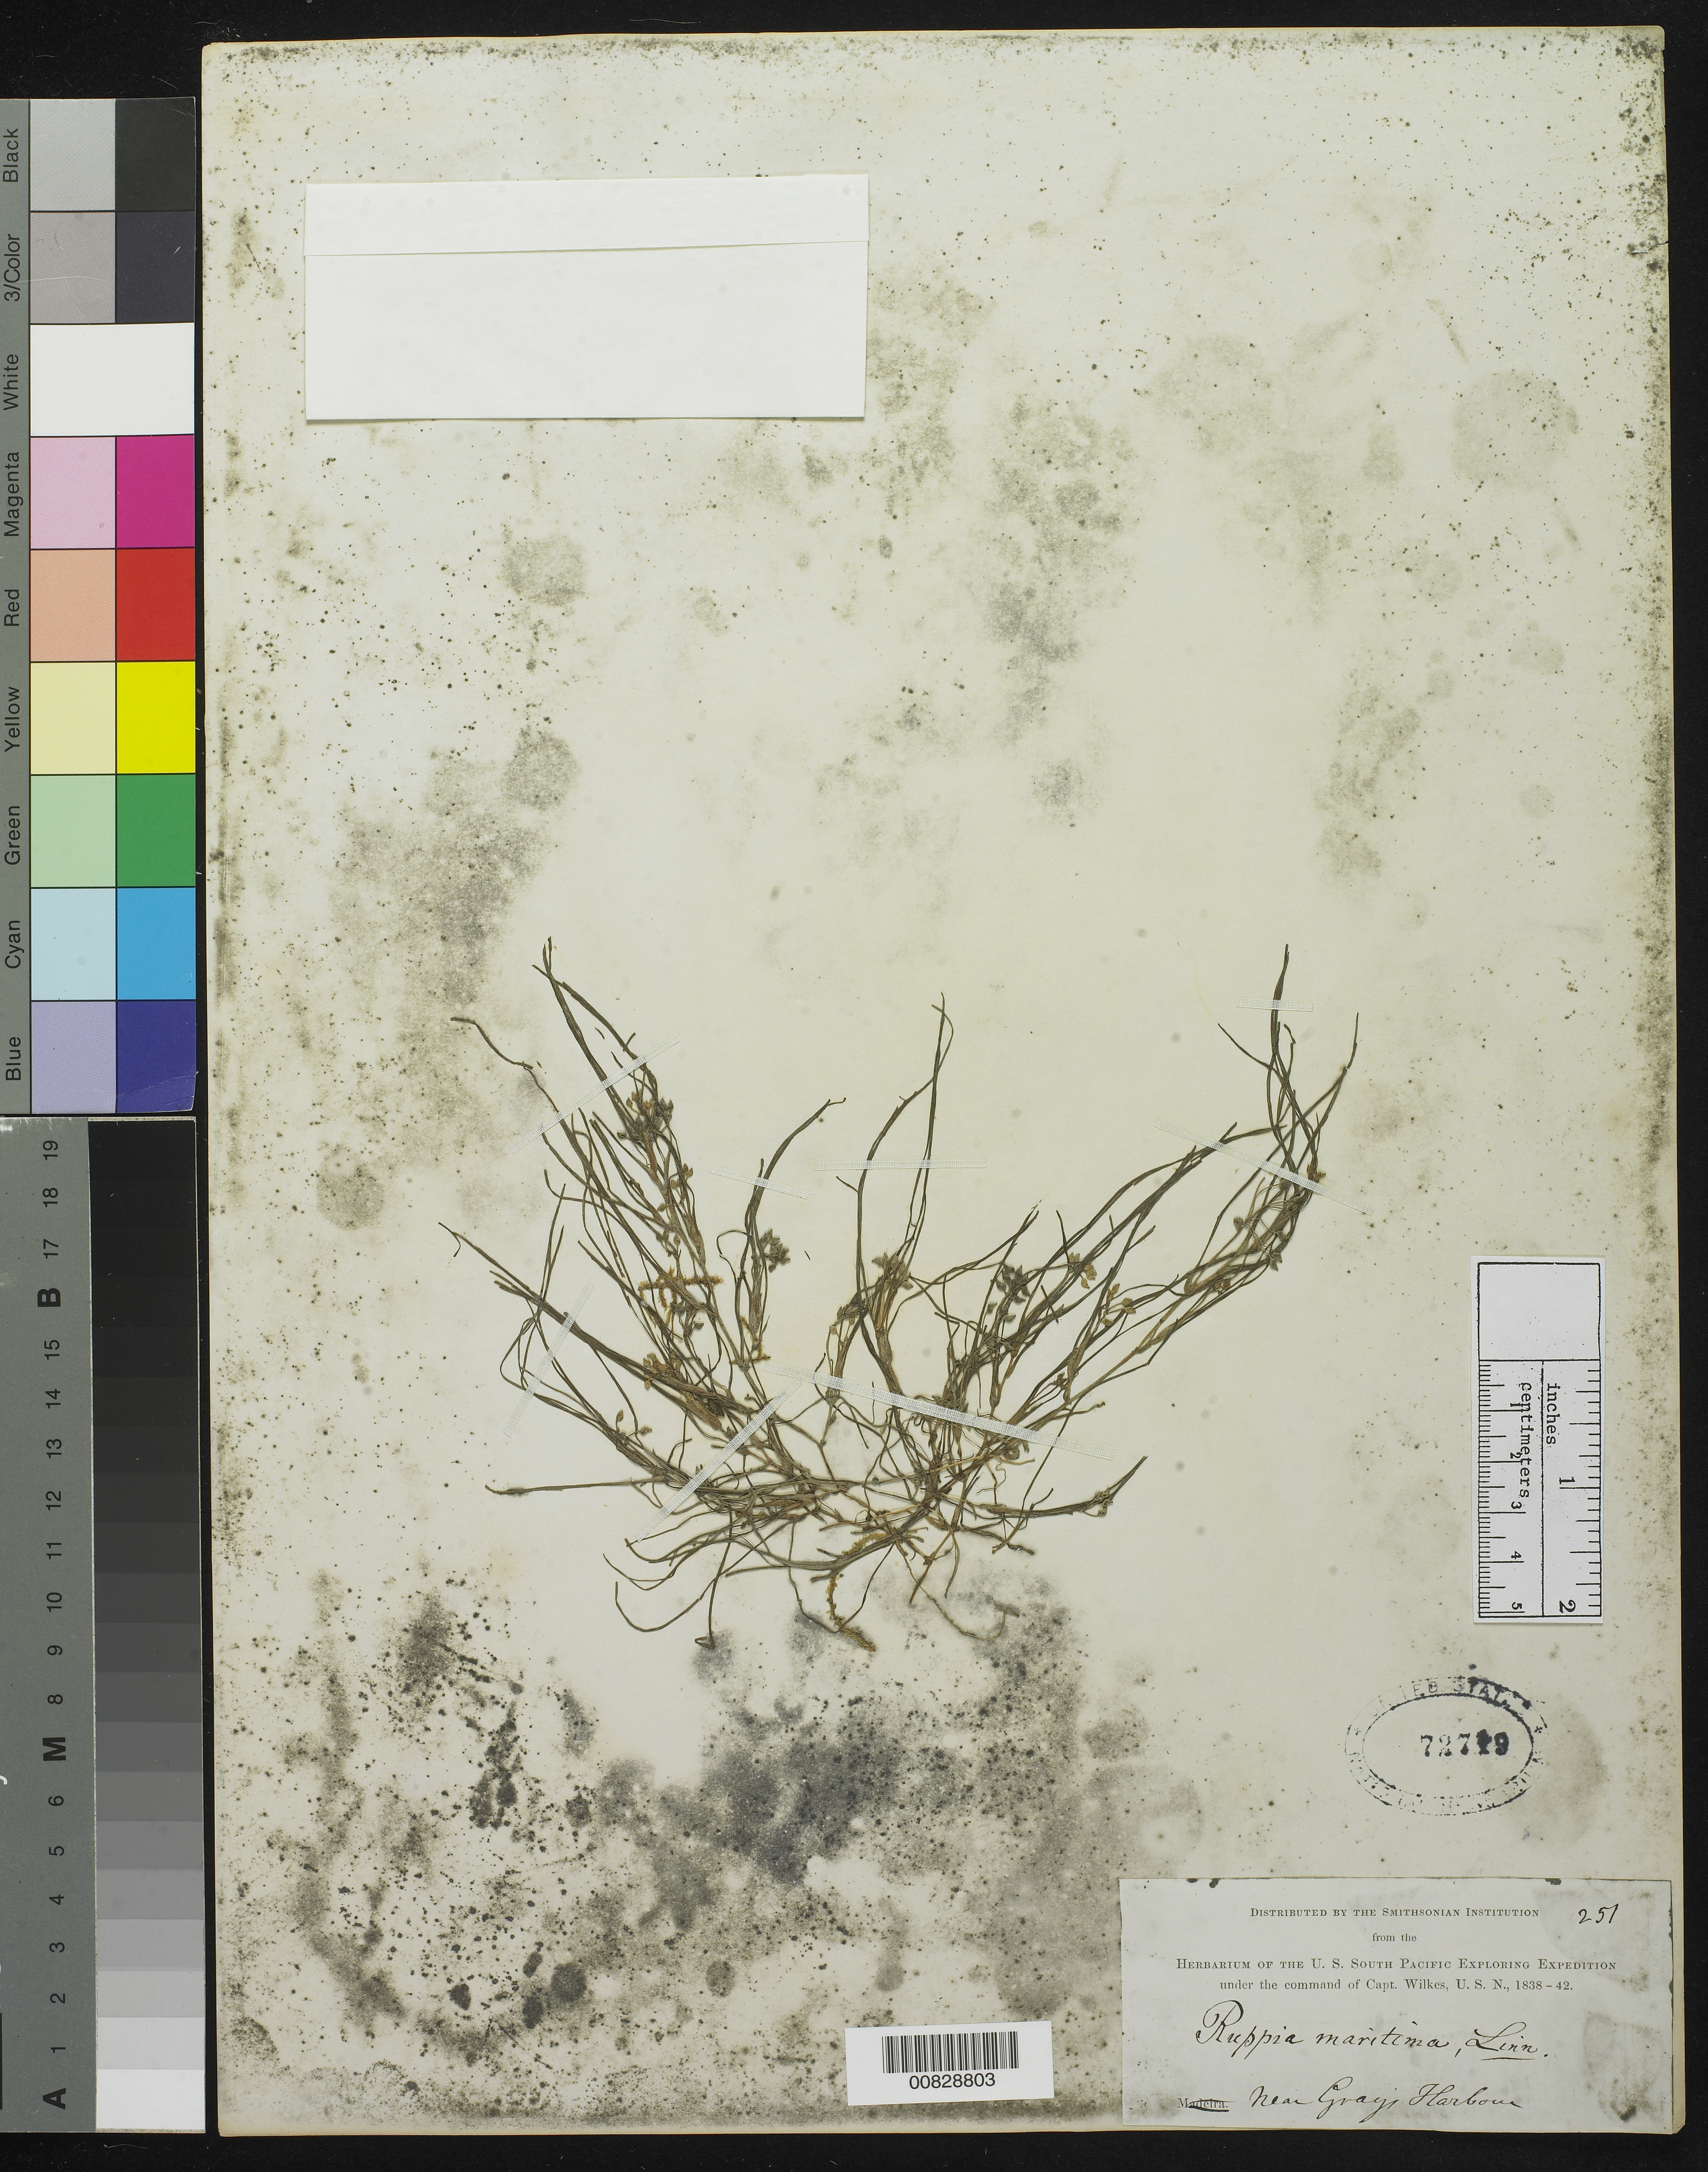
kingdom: Plantae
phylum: Tracheophyta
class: Liliopsida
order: Alismatales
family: Ruppiaceae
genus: Ruppia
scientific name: Ruppia maritima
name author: L.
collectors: Wilkes Explor. Exped.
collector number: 251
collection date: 1838/1842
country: United States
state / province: Washington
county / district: Grays Harbor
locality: near Gray's Harbor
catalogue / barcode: US 72719